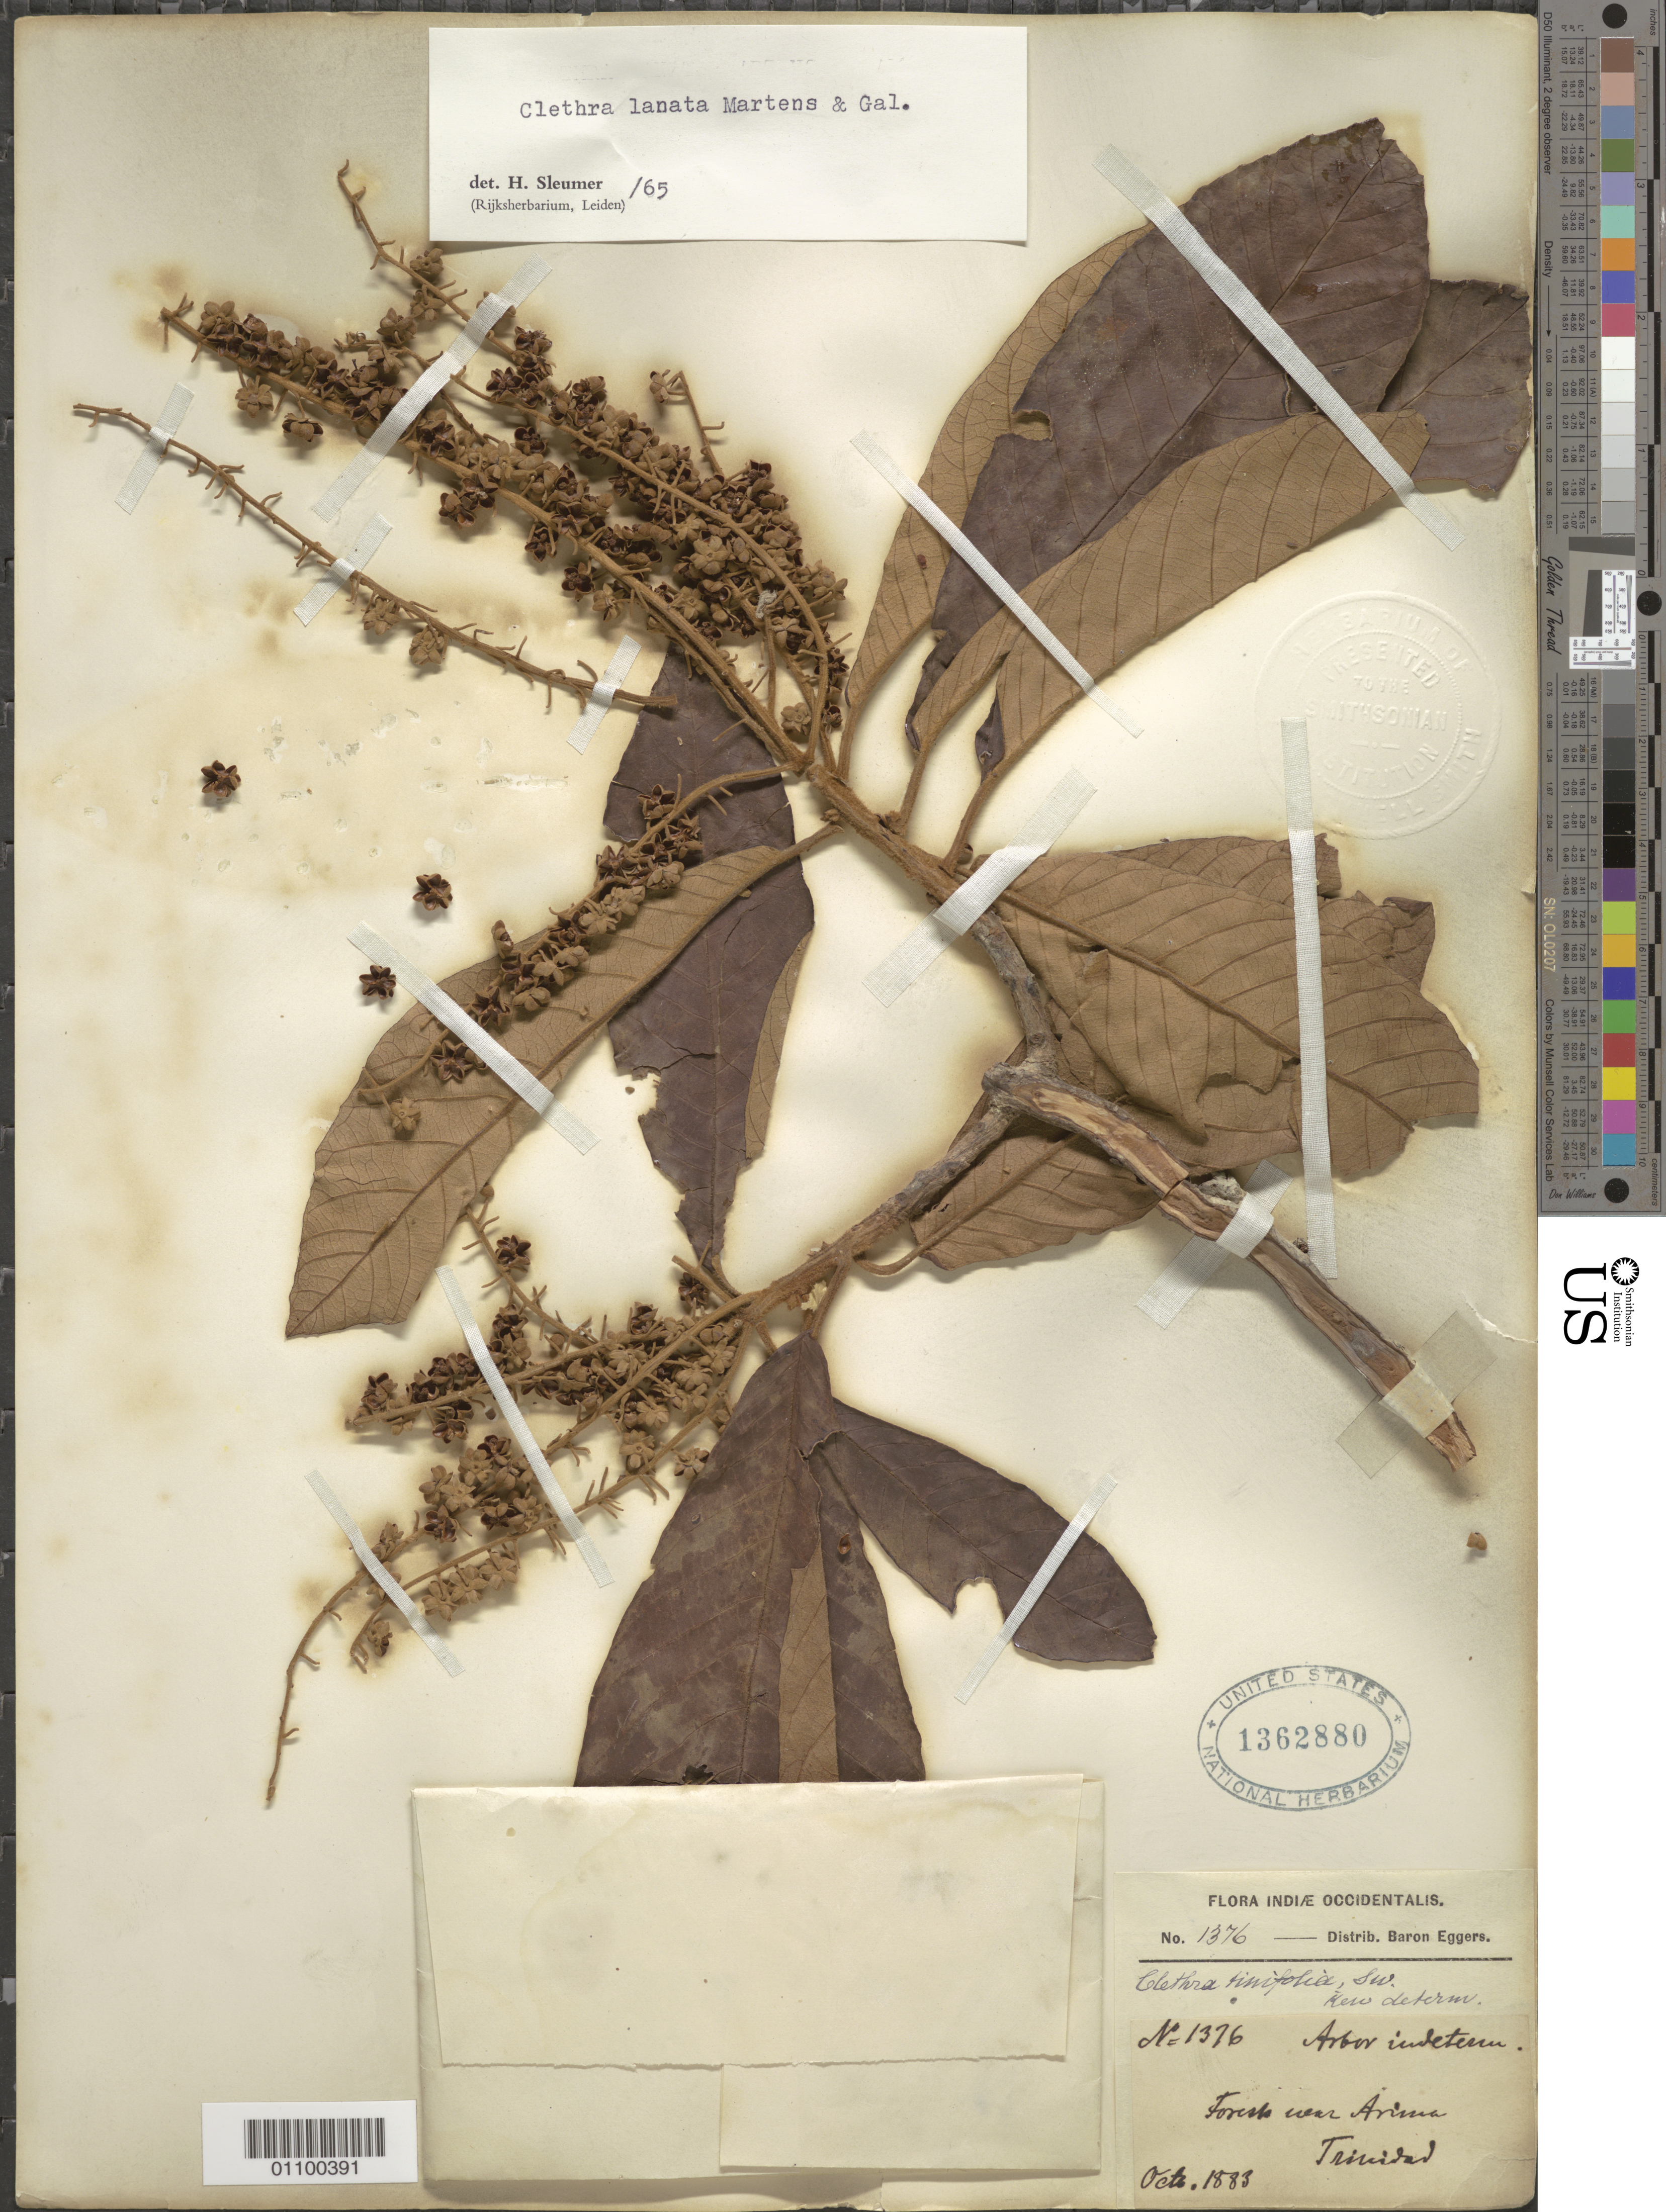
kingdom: Plantae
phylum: Tracheophyta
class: Magnoliopsida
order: Ericales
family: Clethraceae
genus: Clethra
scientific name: Clethra lanata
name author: M. Martens & Galeotti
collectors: H. F. A. von Eggers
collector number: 1376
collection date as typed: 01 Oct 1883 to 31 1883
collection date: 1883-10-01/1883-10-31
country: Trinidad and Tobago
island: Trinidad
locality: Forests near Arima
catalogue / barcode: US 1362880